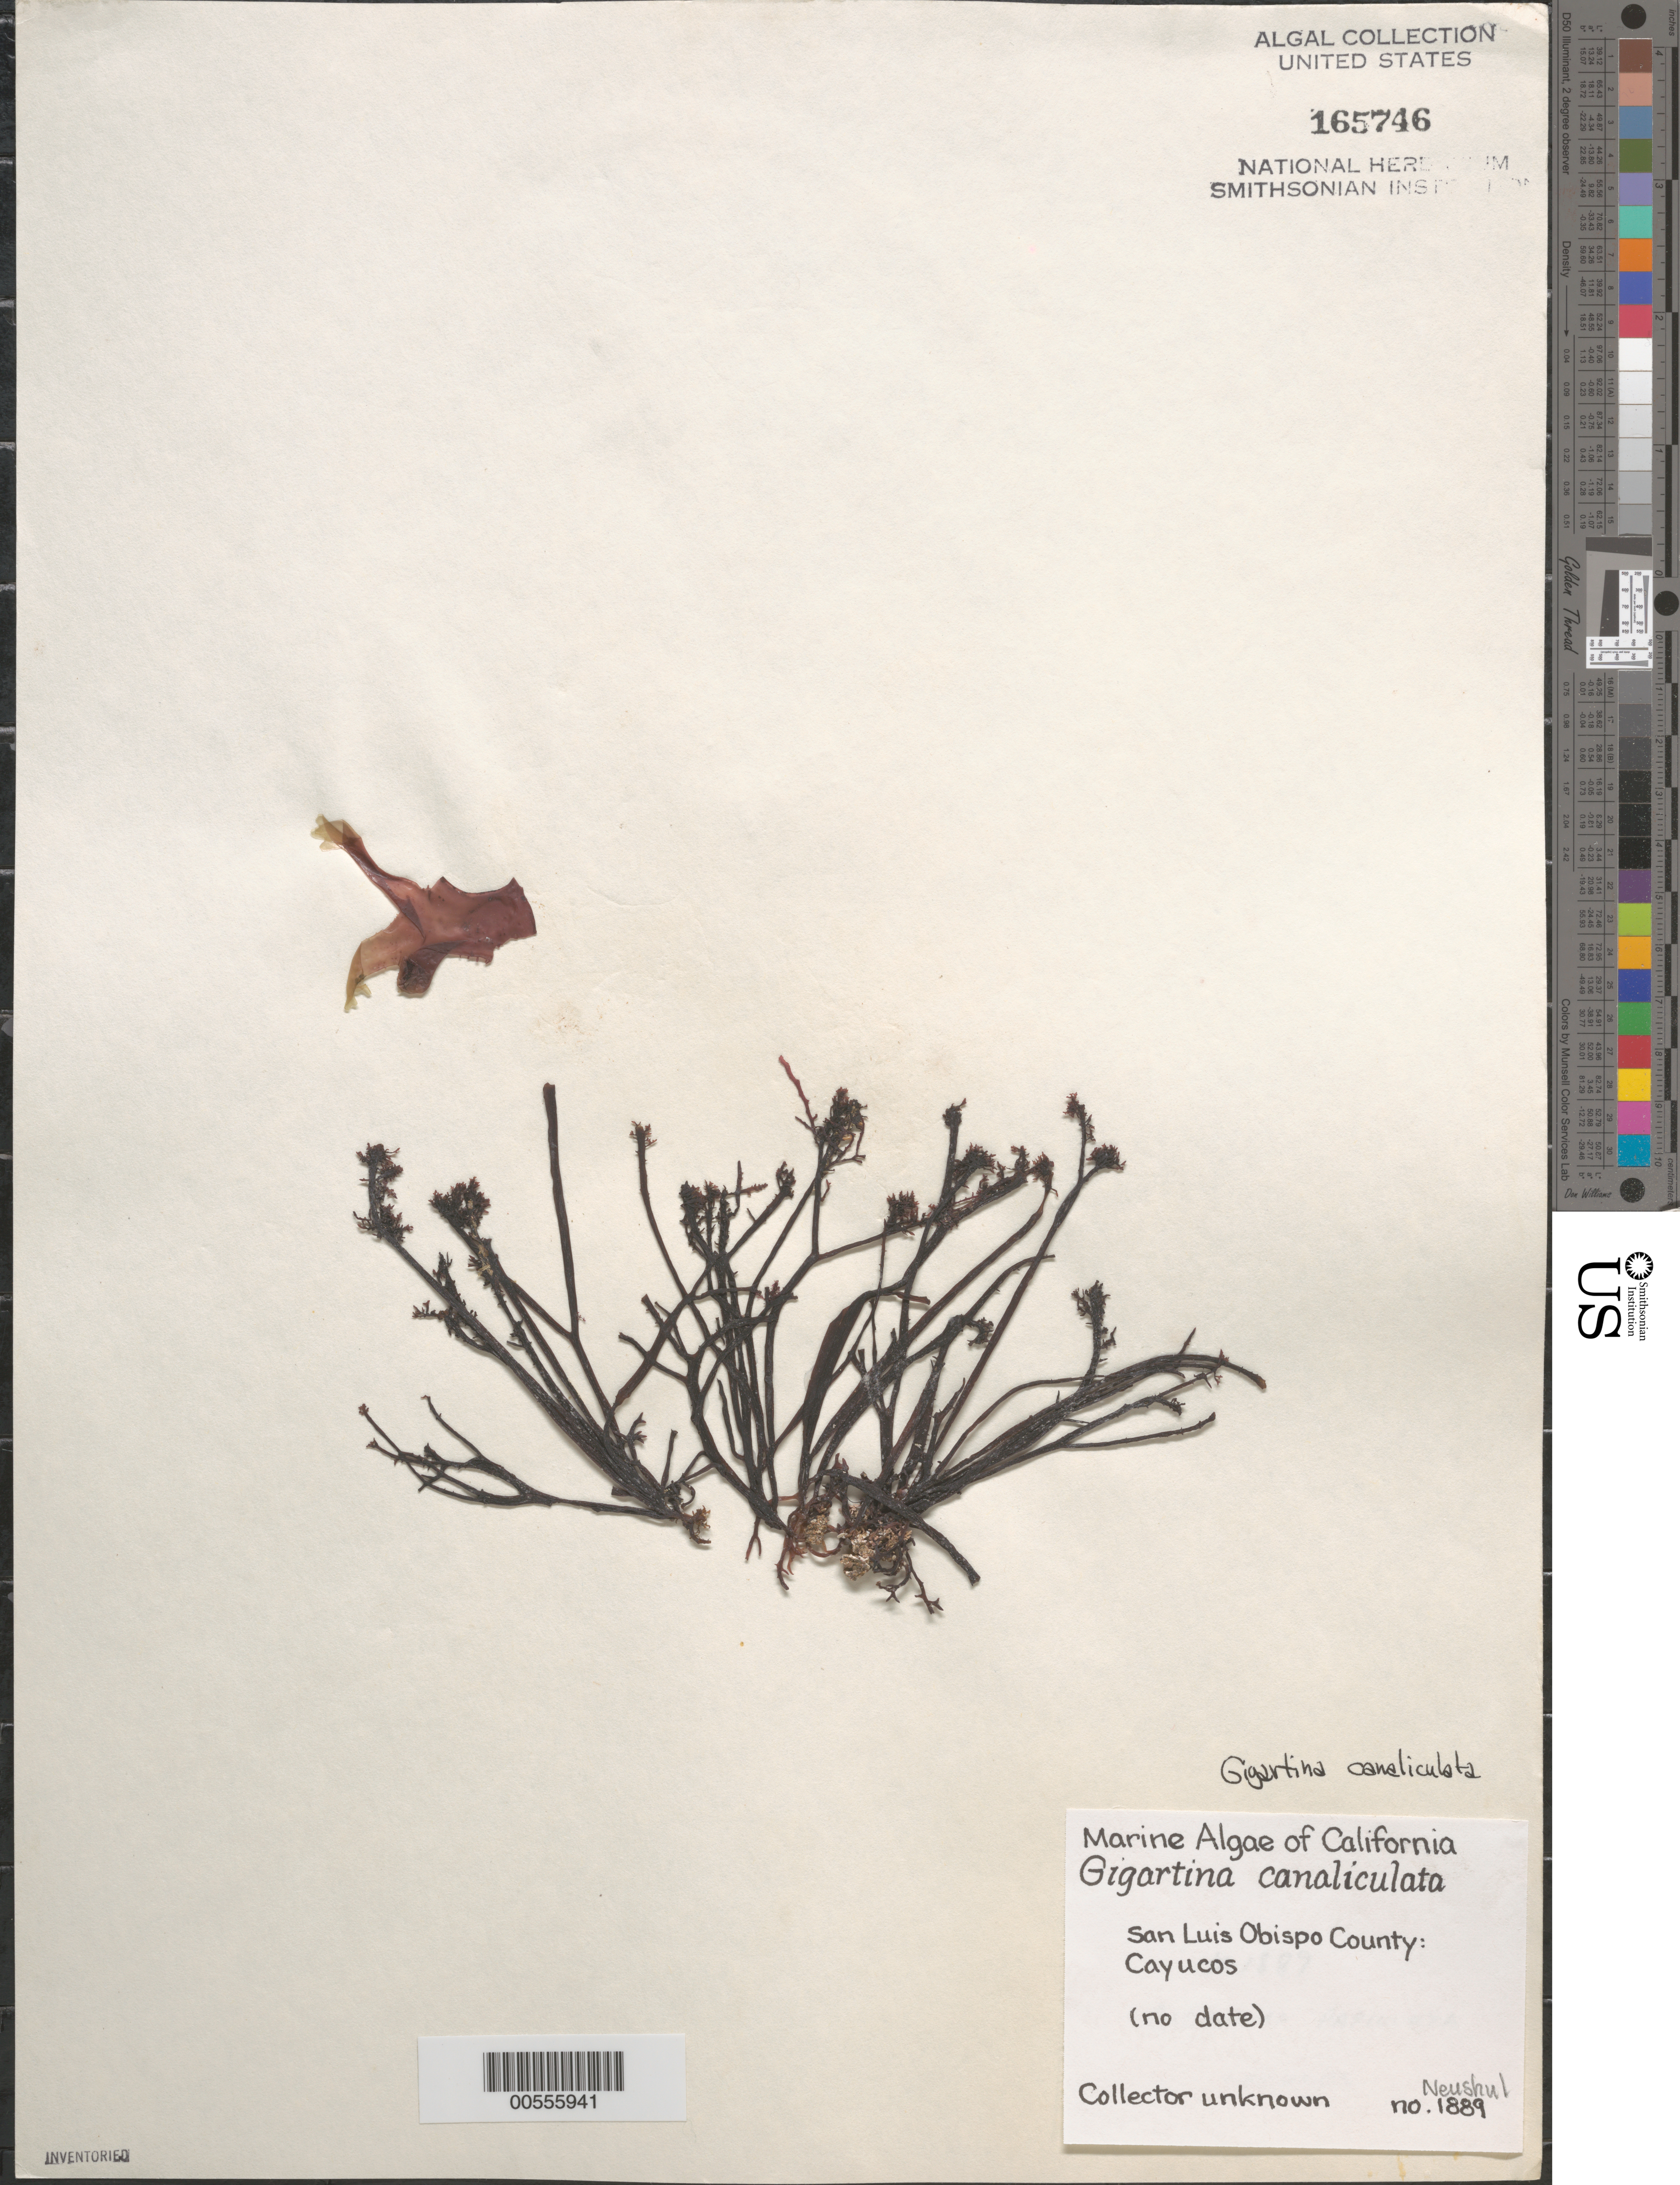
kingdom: Plantae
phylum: Rhodophyta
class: Florideophyceae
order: Gigartinales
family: Gigartinaceae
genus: Chondracanthus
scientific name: Chondracanthus canaliculatus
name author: (Harv.) Guiry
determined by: Algae name updating Project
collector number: Neushul 1889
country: United States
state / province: California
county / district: San Luis Obispo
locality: Cayucos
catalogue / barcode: US 165746